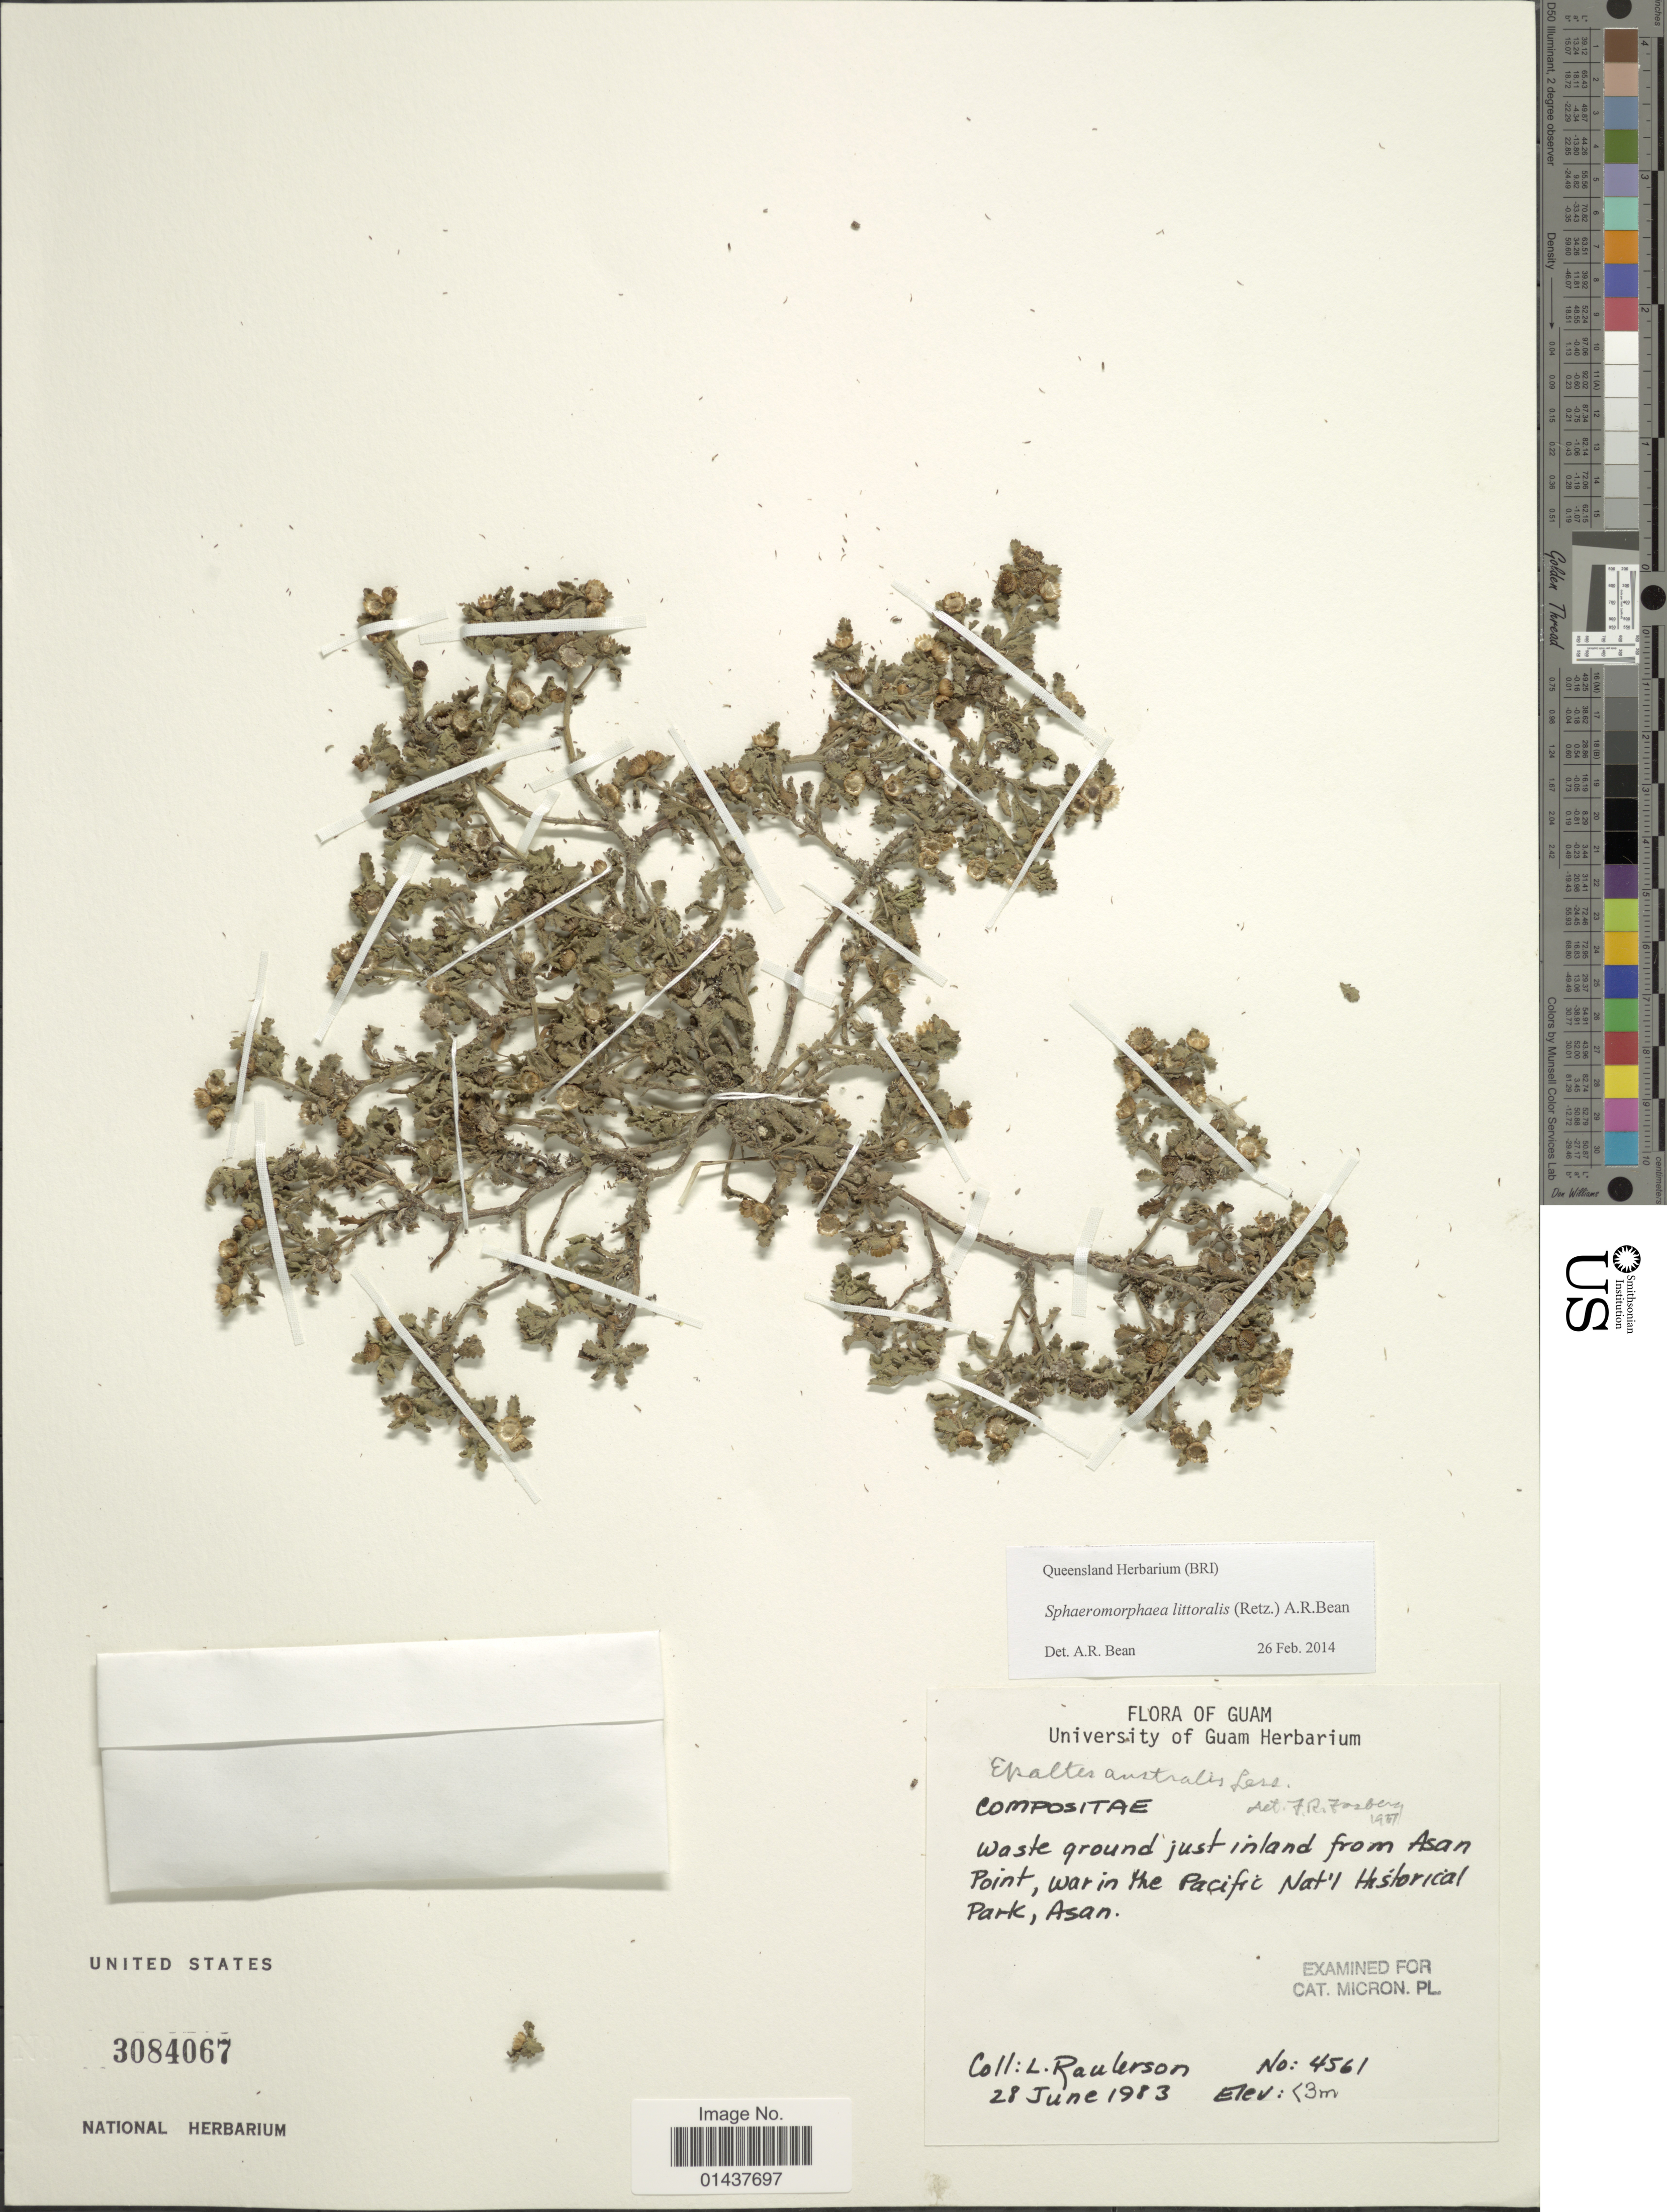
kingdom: Plantae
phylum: Tracheophyta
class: Magnoliopsida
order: Asterales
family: Asteraceae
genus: Sphaeromorphaea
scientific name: Sphaeromorphaea littoralis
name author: (Retz.) A.R. Bean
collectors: L. Raulerson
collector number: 4561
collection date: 1983-06-28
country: Guam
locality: Waste ground just inland from Asan Point,w ar in the Pacific Nat'l Historical Park, Asan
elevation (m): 3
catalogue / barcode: US 3084067